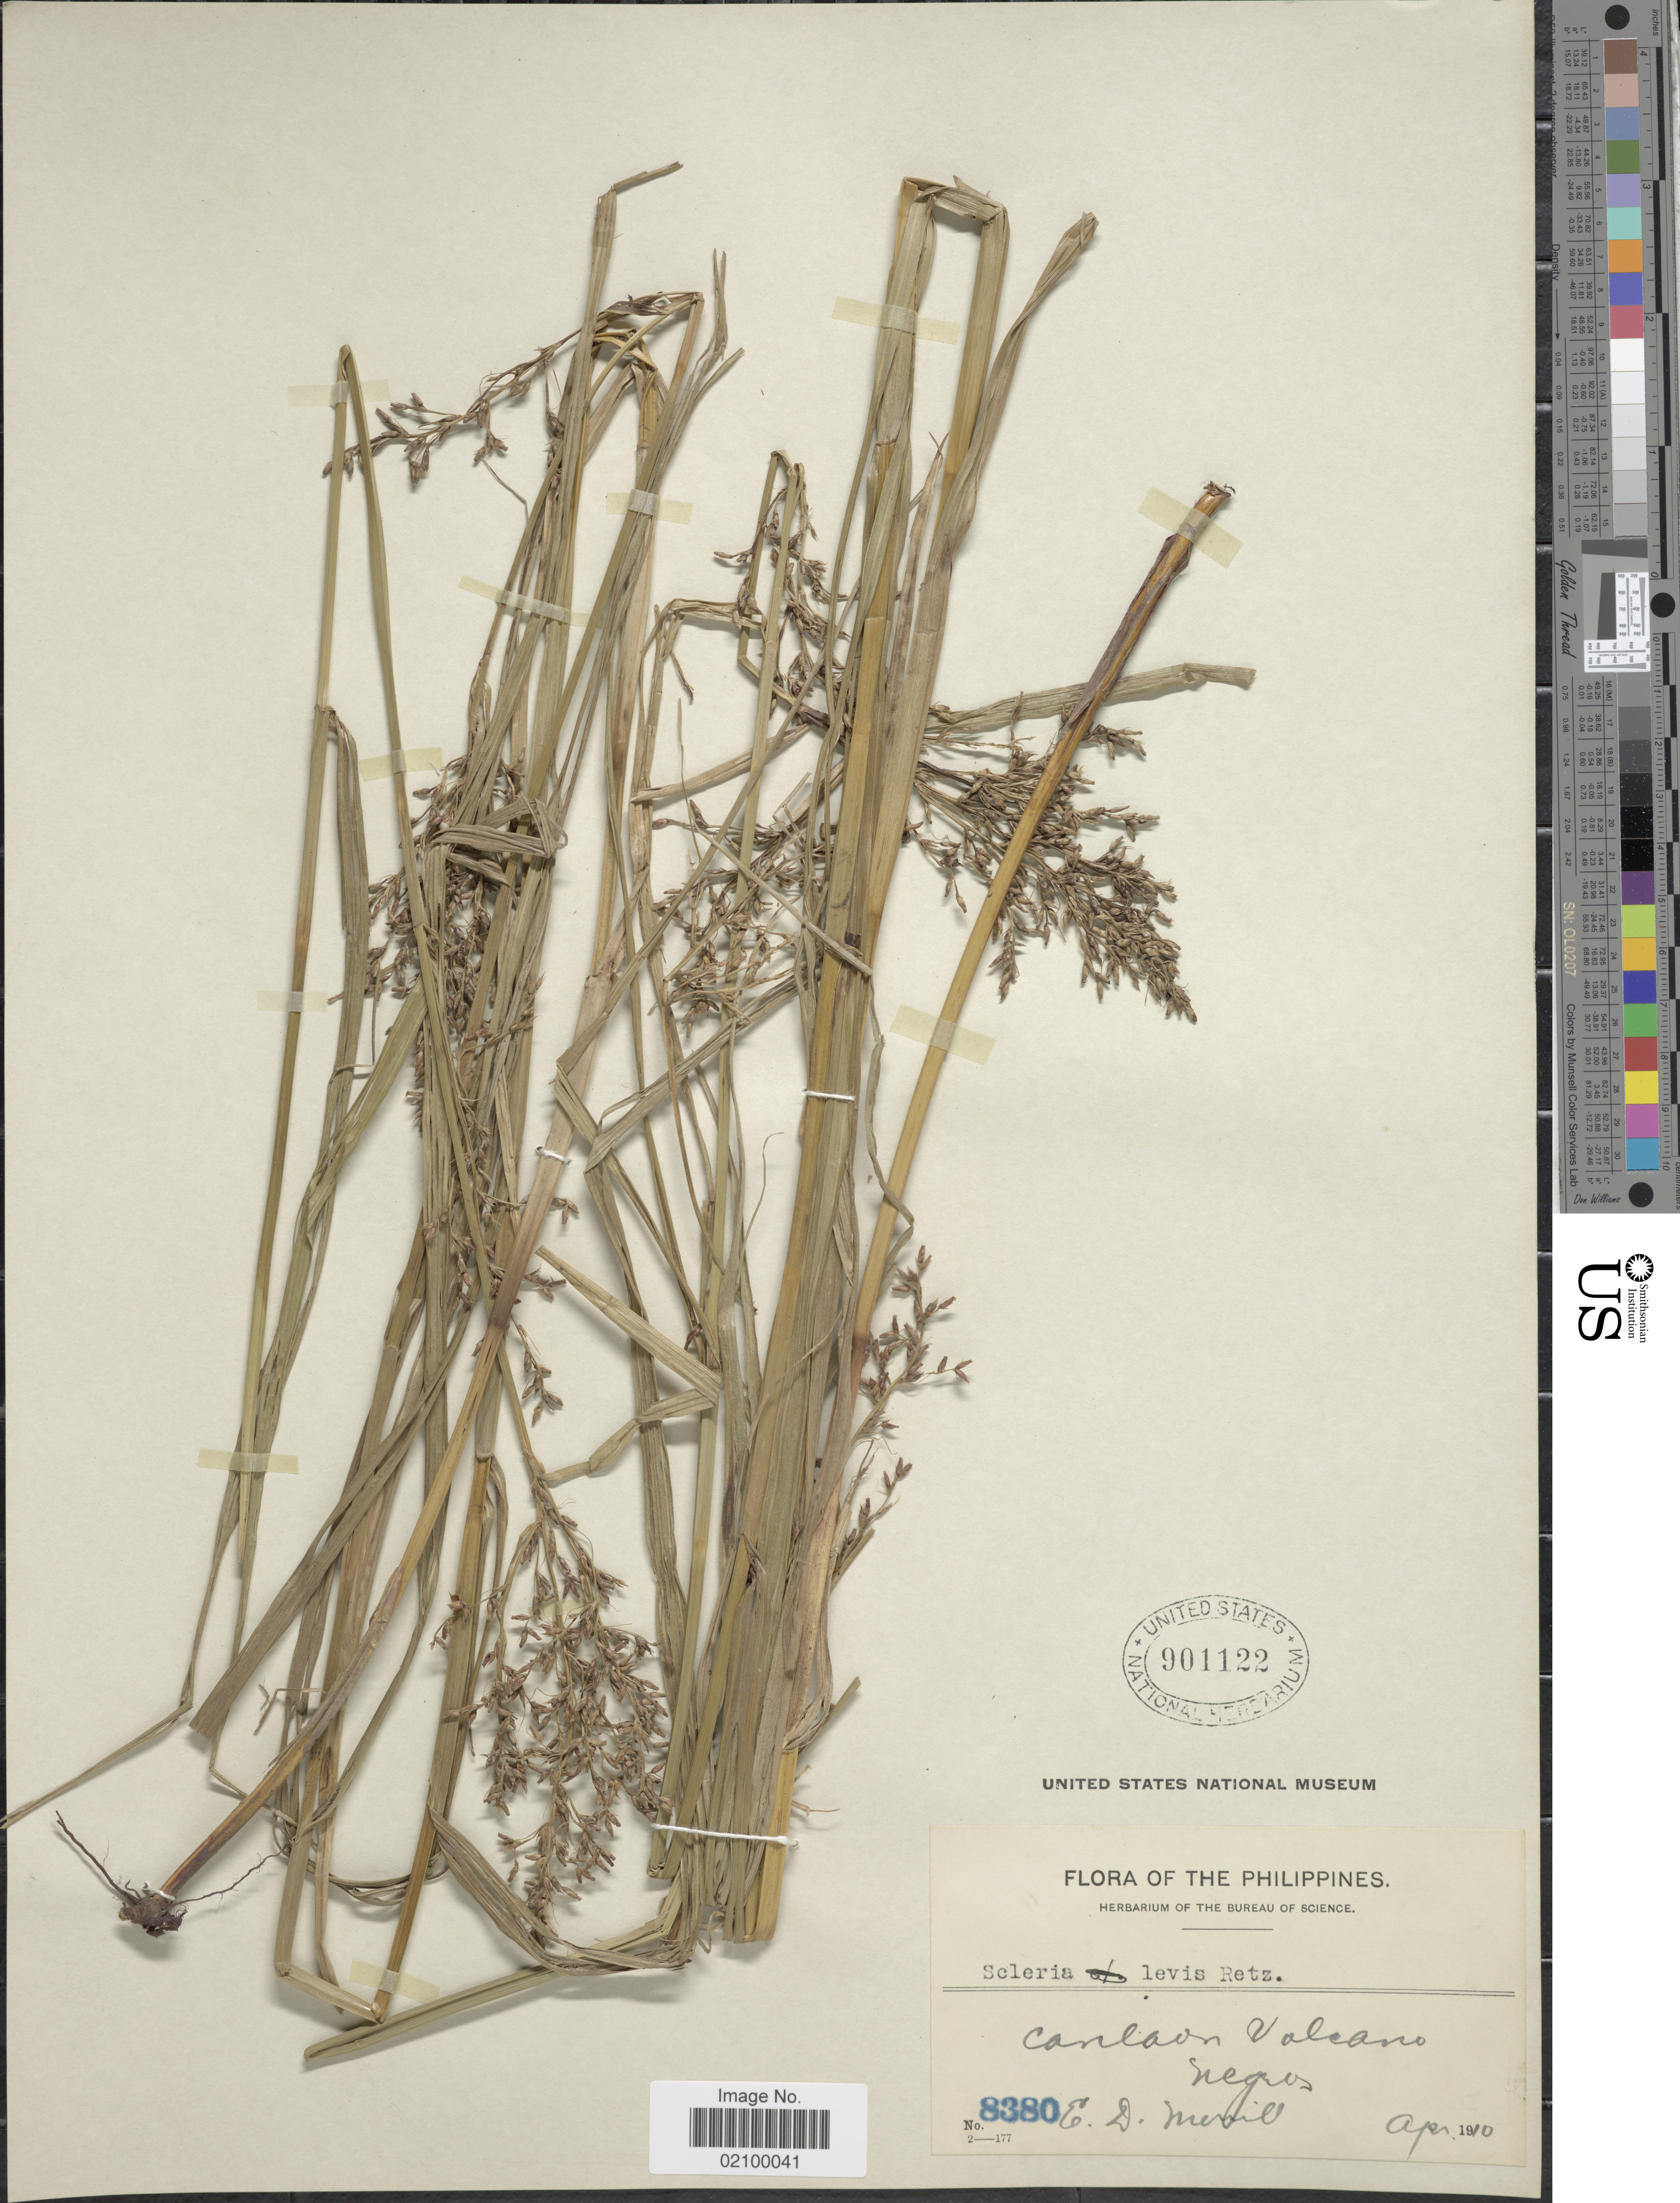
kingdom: Plantae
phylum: Tracheophyta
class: Liliopsida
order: Poales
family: Cyperaceae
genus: Scleria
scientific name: Scleria levis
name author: Retz.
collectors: E. D. Merrill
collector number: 8380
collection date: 1910-04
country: Philippines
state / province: Western Visayas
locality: Canlaon Volcano, Negros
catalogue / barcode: US 901122